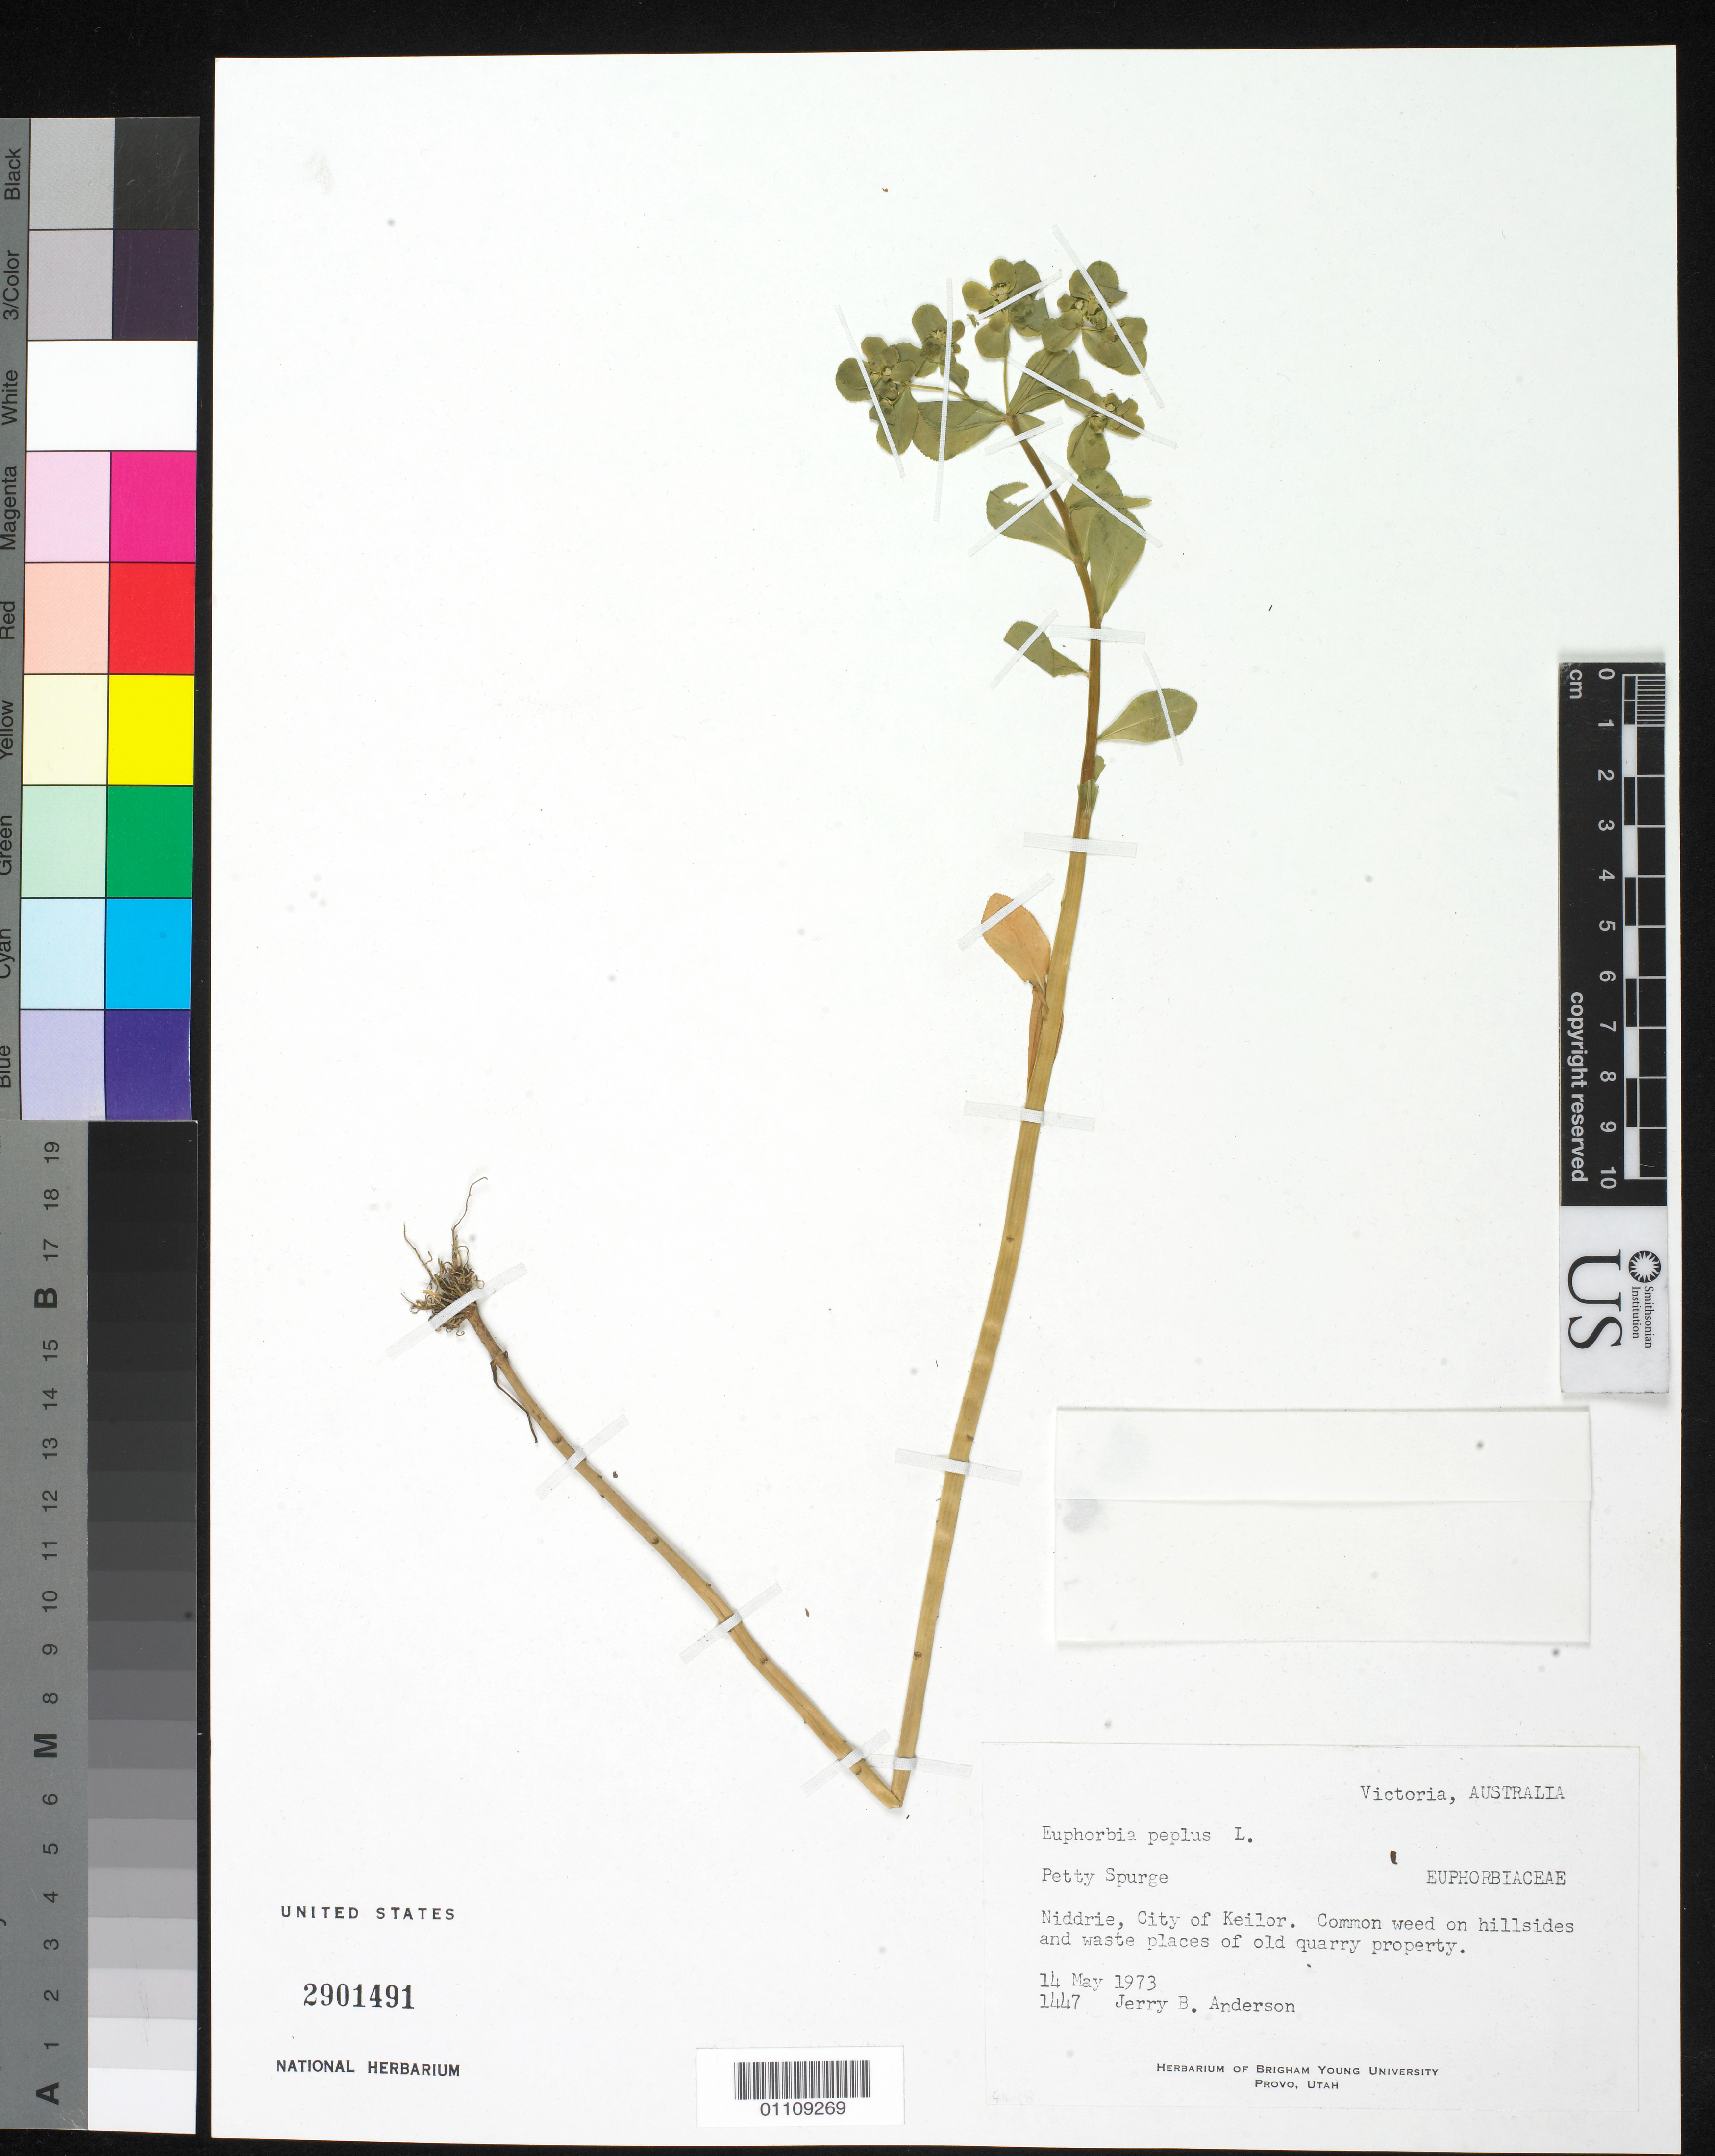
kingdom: Plantae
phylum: Tracheophyta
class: Magnoliopsida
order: Malpighiales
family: Euphorbiaceae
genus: Euphorbia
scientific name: Euphorbia peplus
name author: L.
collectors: J. B. Anderson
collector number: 1447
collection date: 1973-05-14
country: Australia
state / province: Victoria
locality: Niddrie, City of Keilor. Common weed on hillsides and waste places of old quarry property.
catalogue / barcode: US 2901491